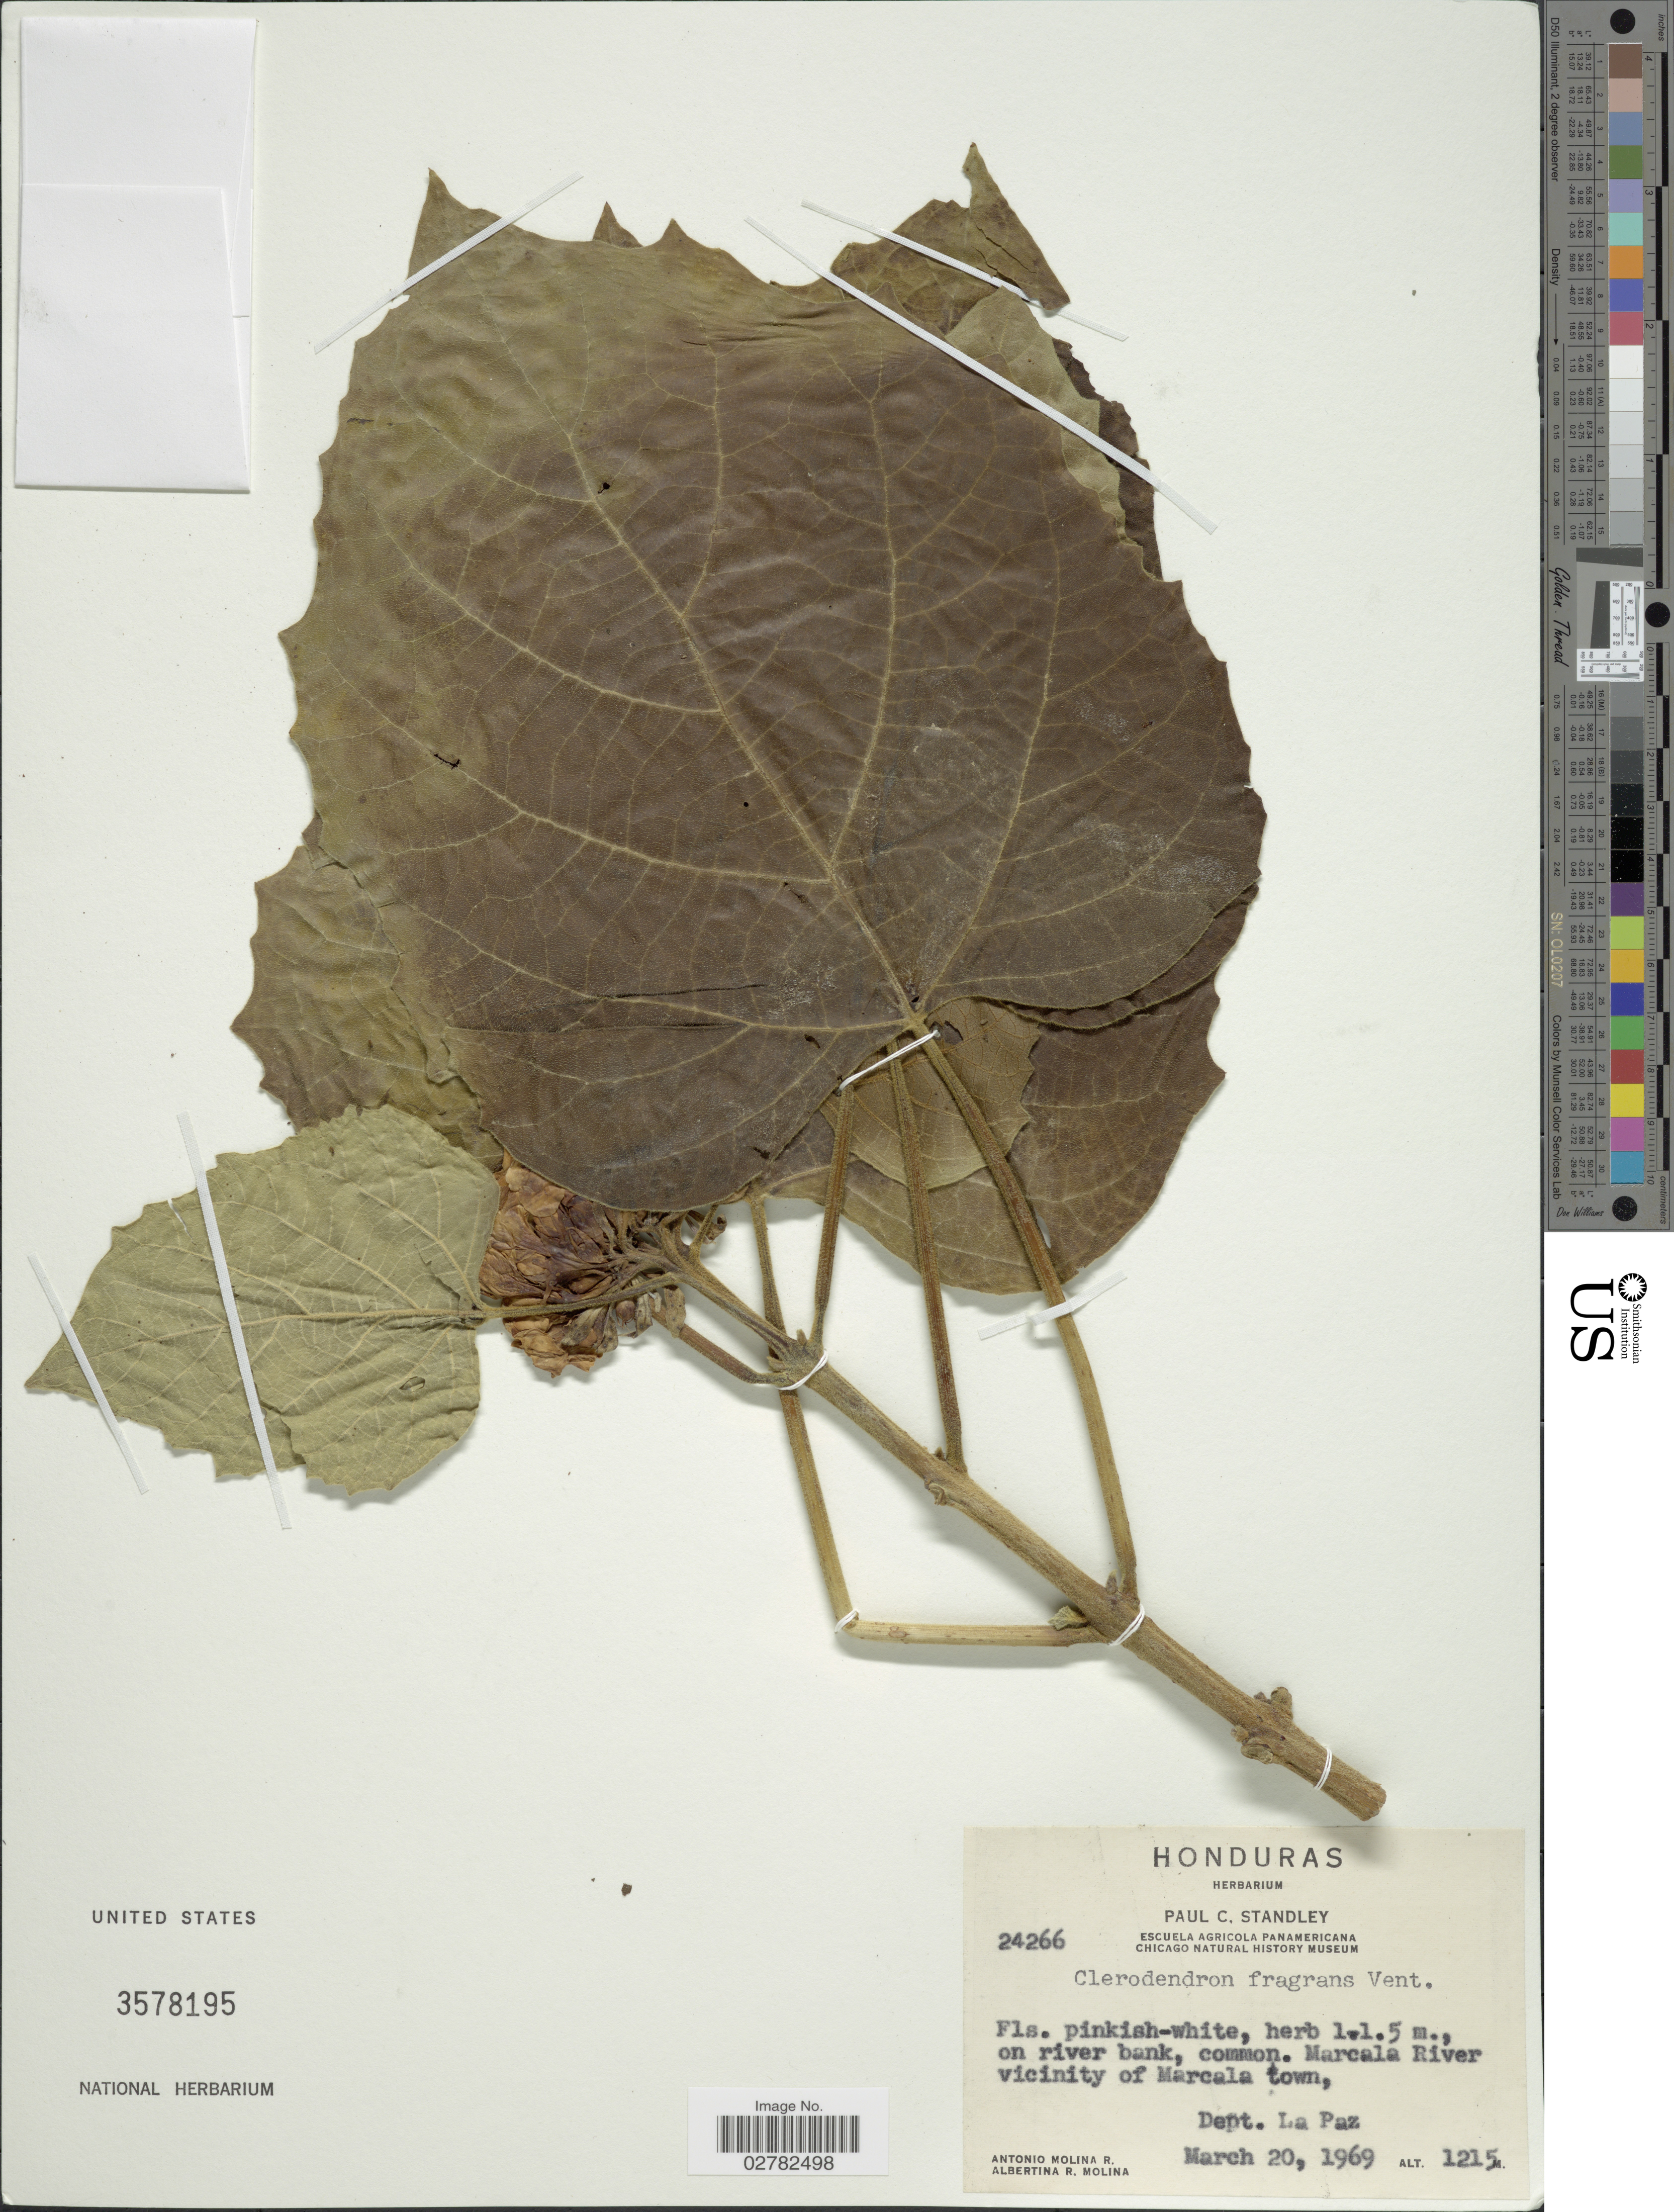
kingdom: Plantae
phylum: Tracheophyta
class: Magnoliopsida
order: Lamiales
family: Lamiaceae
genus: Clerodendrum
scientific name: Clerodendrum fragrans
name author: (Vent.) R. Br.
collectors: A. Molina R. & A. R. Molina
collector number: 24266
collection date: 1969-03-20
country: Honduras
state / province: La Paz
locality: Marcala River, vicinity of Marcala town, Dept. La Paz.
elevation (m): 1215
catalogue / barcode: US 3578195